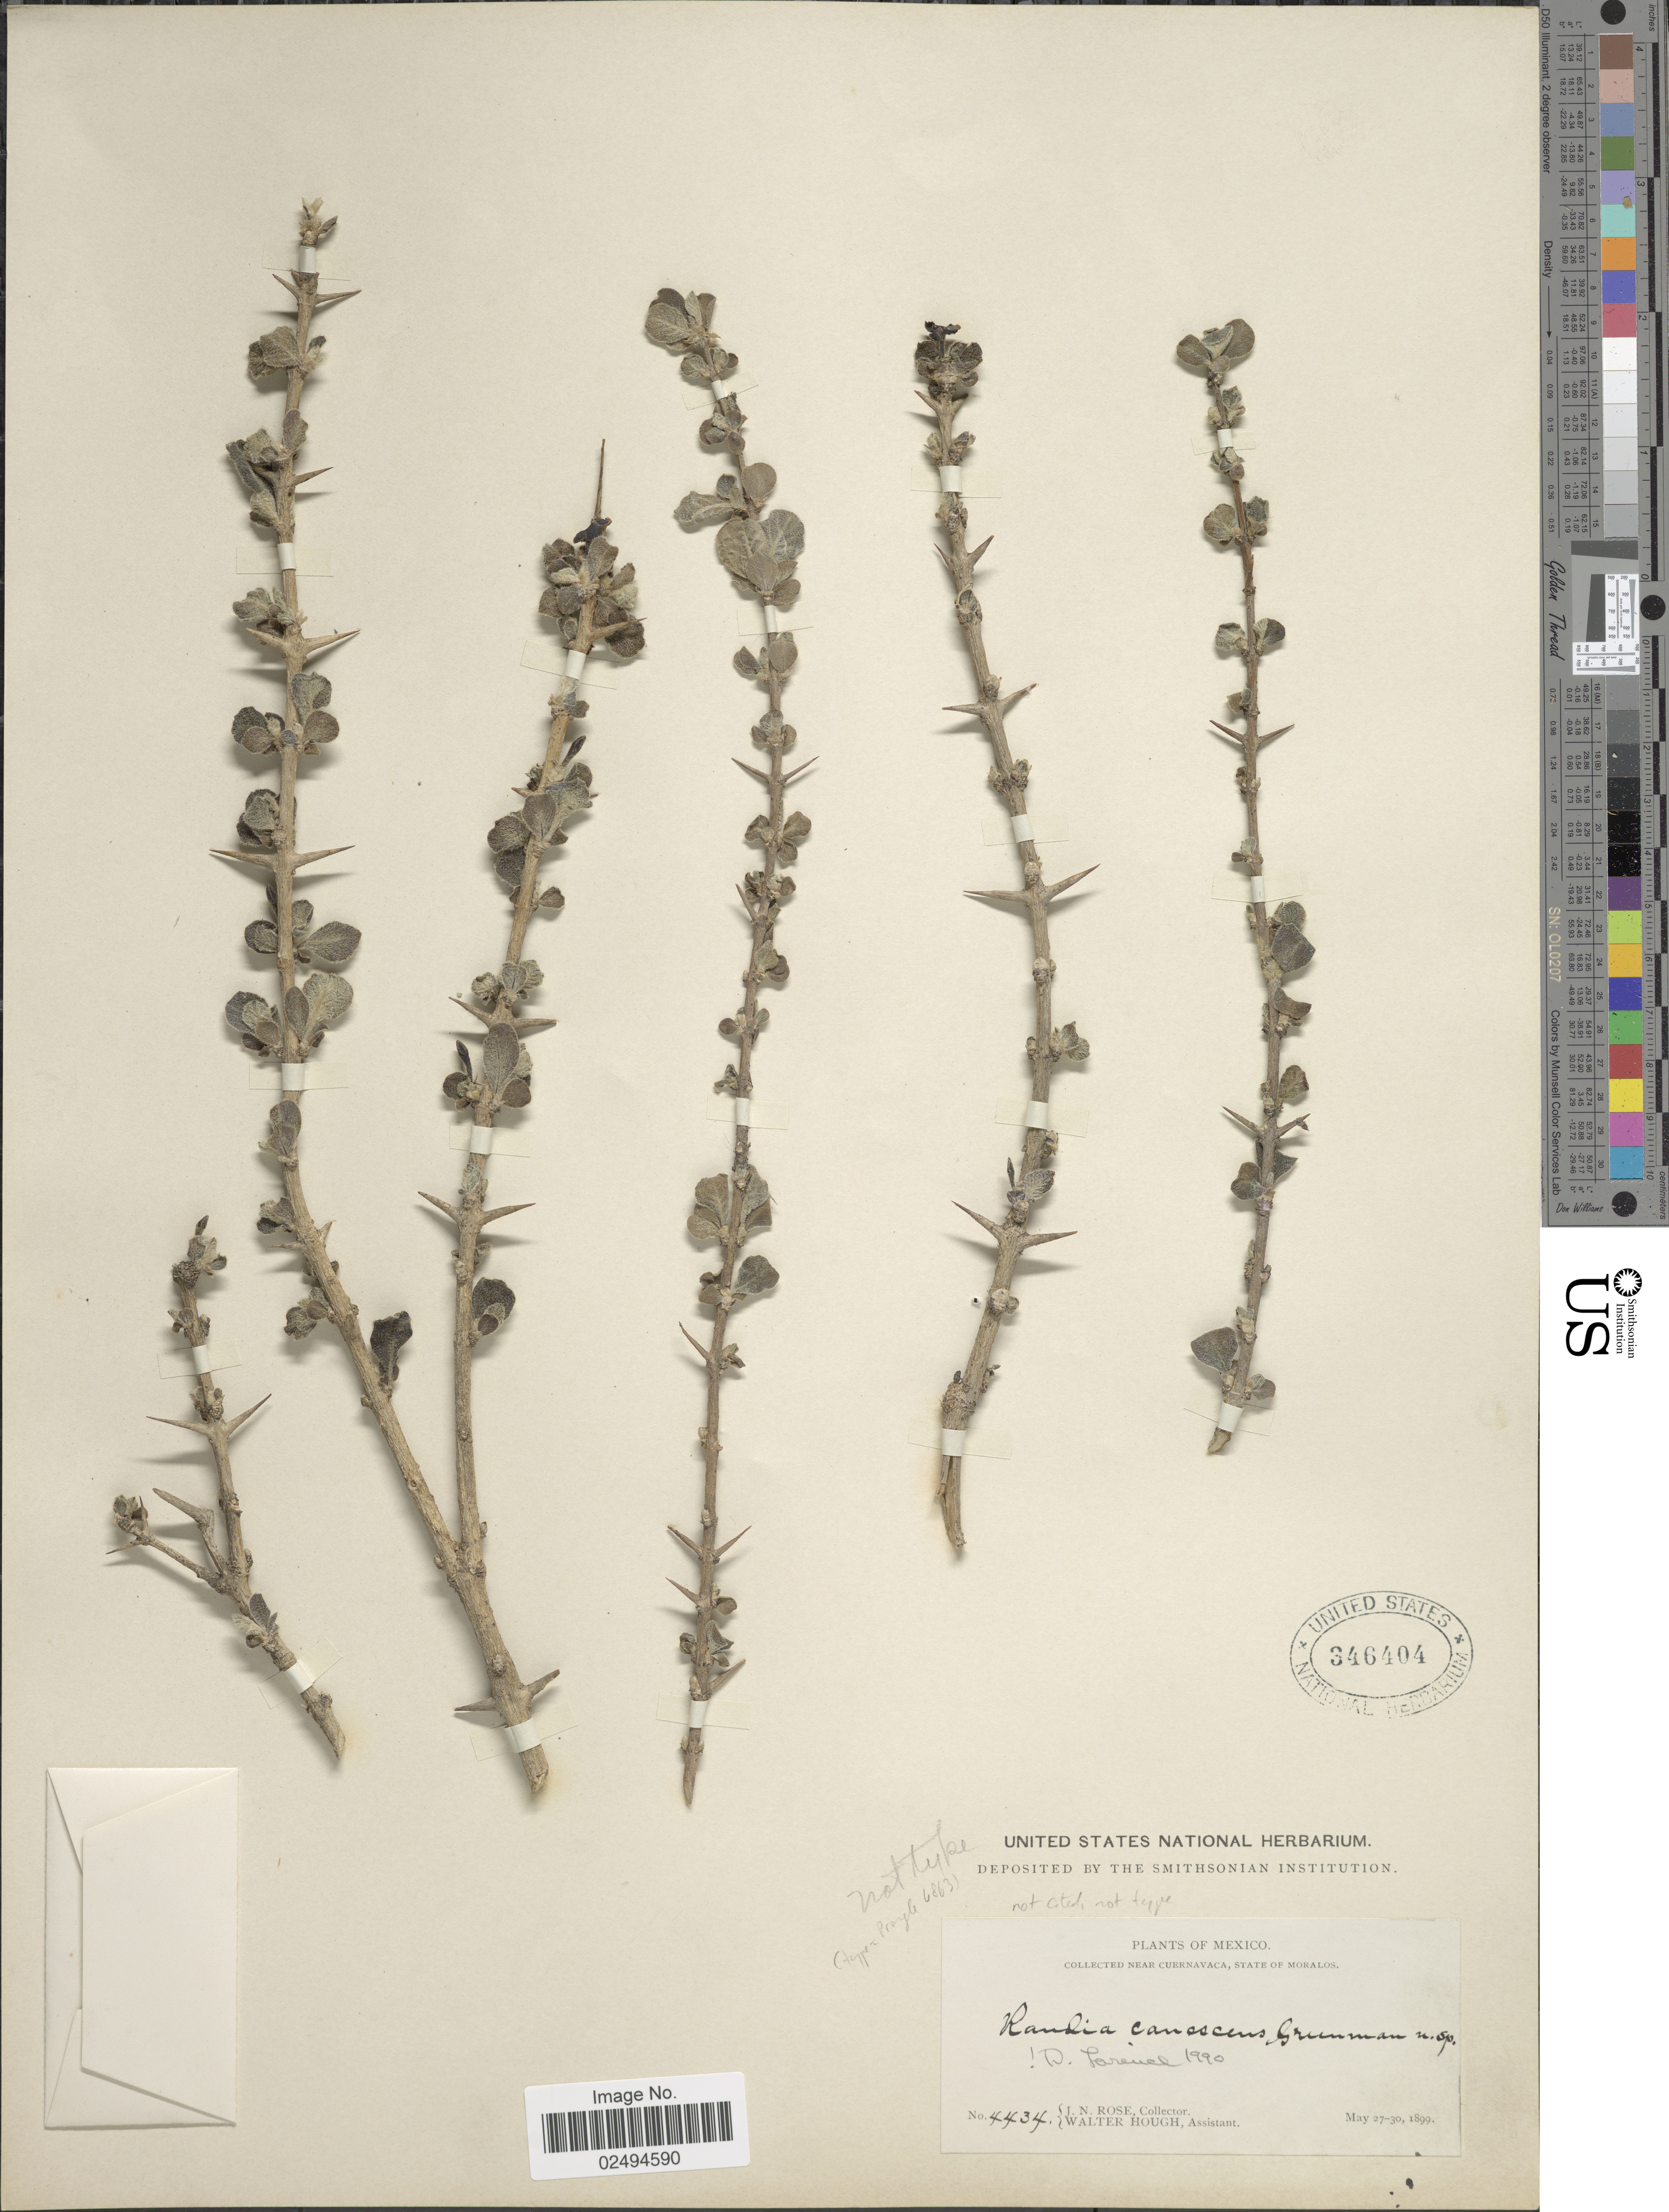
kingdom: Plantae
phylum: Tracheophyta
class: Magnoliopsida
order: Gentianales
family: Rubiaceae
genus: Randia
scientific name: Randia canescens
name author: Greenm.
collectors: J. N. Rose & W. Hough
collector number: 4434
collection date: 1899-05-27/1899-05-30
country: Mexico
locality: Near Cuernavaca, State of Moralos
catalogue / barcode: US 346404